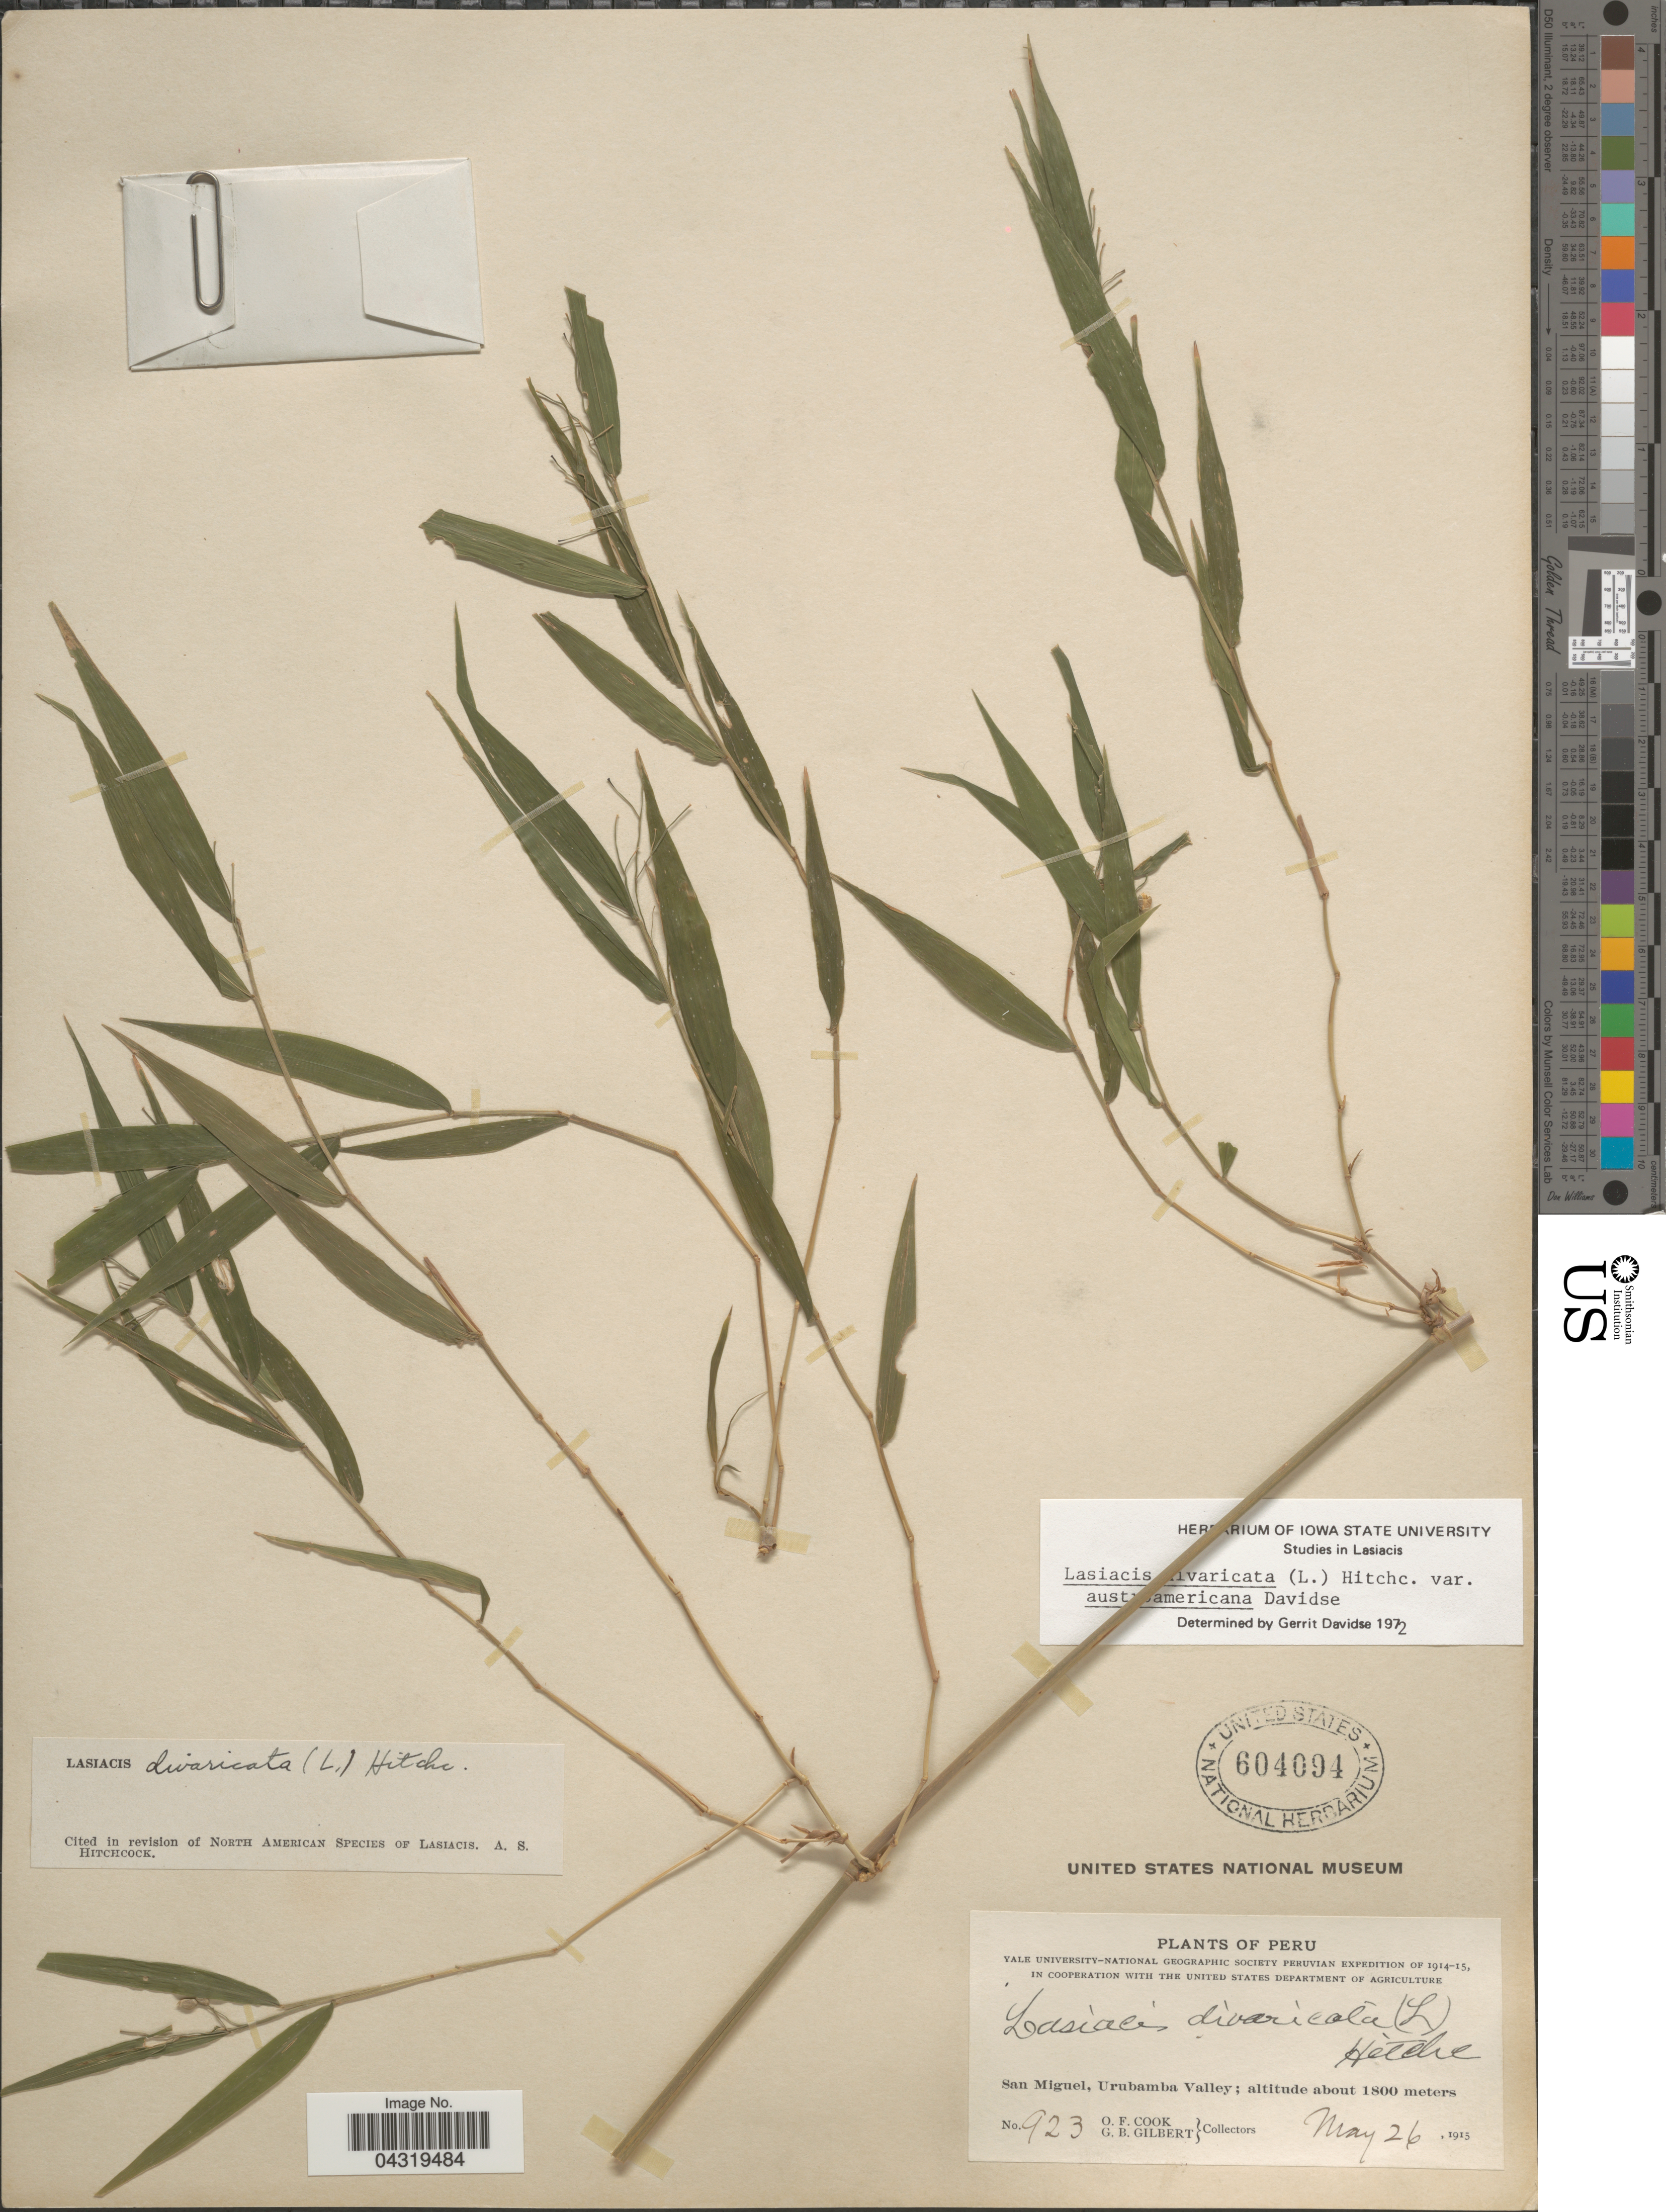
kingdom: Plantae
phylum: Tracheophyta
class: Liliopsida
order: Poales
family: Poaceae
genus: Lasiacis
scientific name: Lasiacis divaricata var. austroamericana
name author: Davidse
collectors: O. F. Cook & G. B. Gilbert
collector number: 923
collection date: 1915-05-26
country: Peru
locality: Yale University-National Geographic Society Peruvian Expedition of 1914-15. San Miguel, Urubamba Valley.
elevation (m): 1800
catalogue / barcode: US 604094